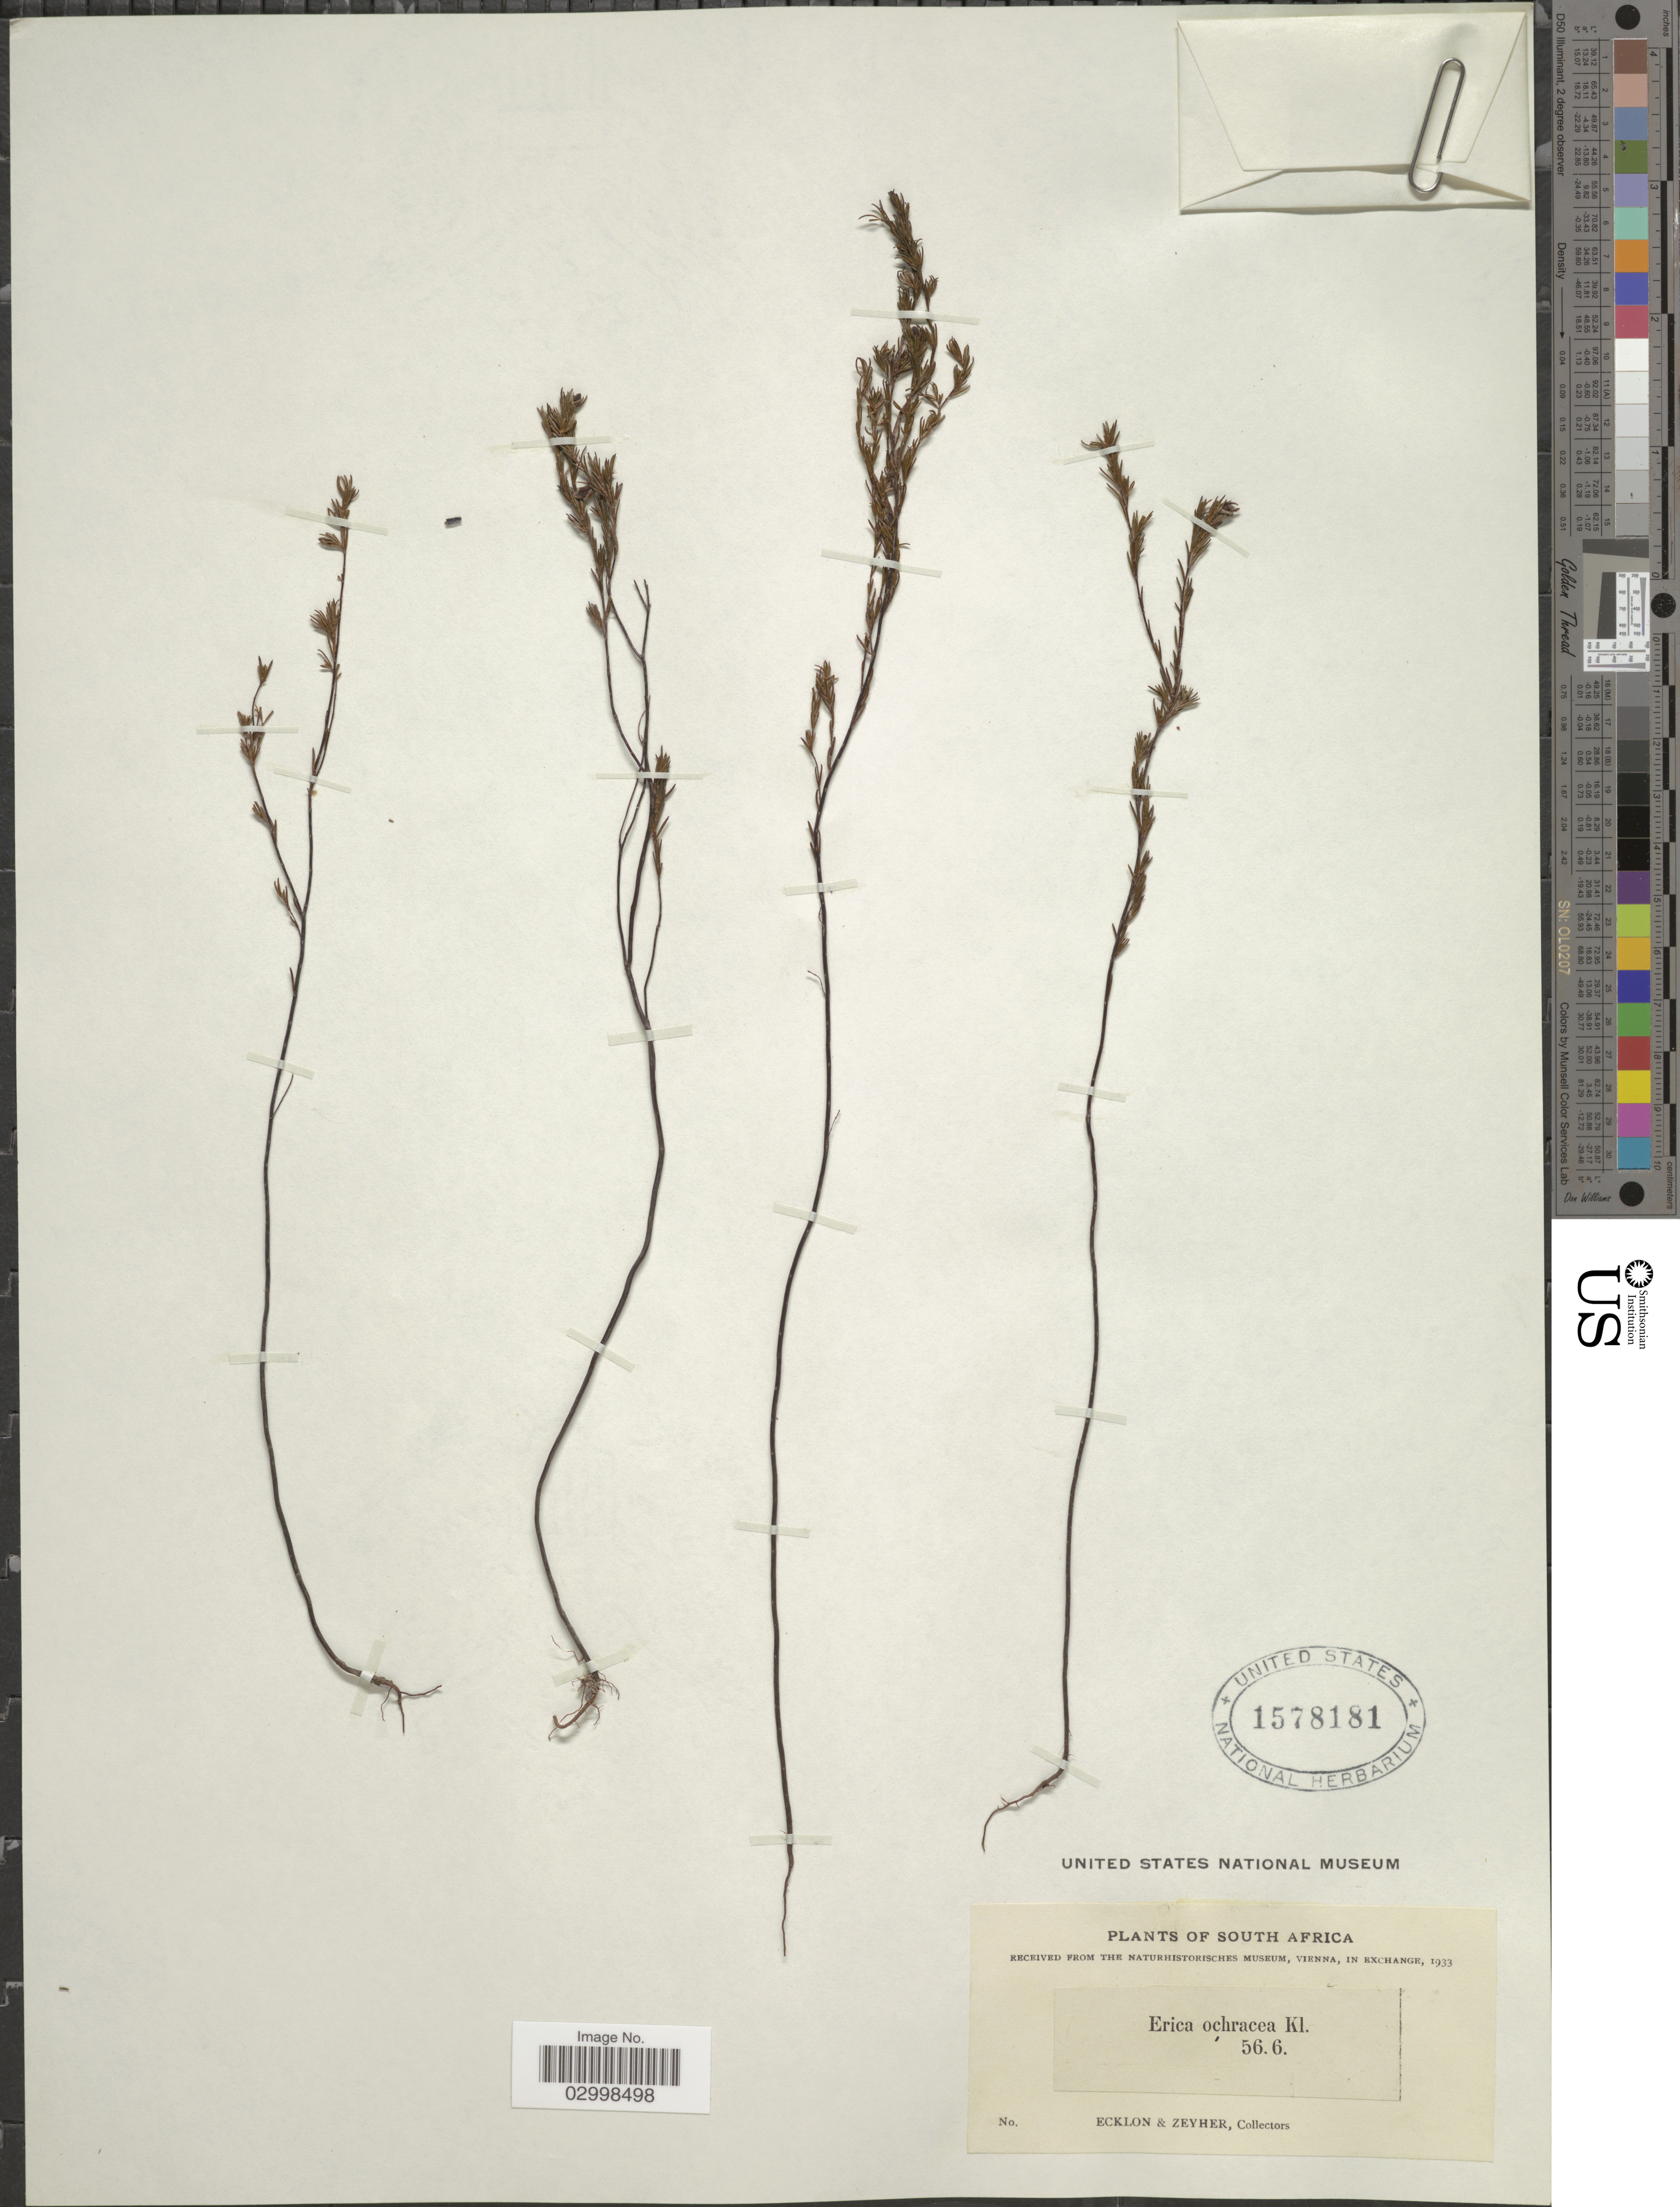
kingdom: Plantae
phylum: Tracheophyta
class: Magnoliopsida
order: Ericales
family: Ericaceae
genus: Erica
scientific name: Erica ochracea Klotzsch ined.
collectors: -. Ecklon & -. Zeyher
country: South Africa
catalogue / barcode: US 1578181